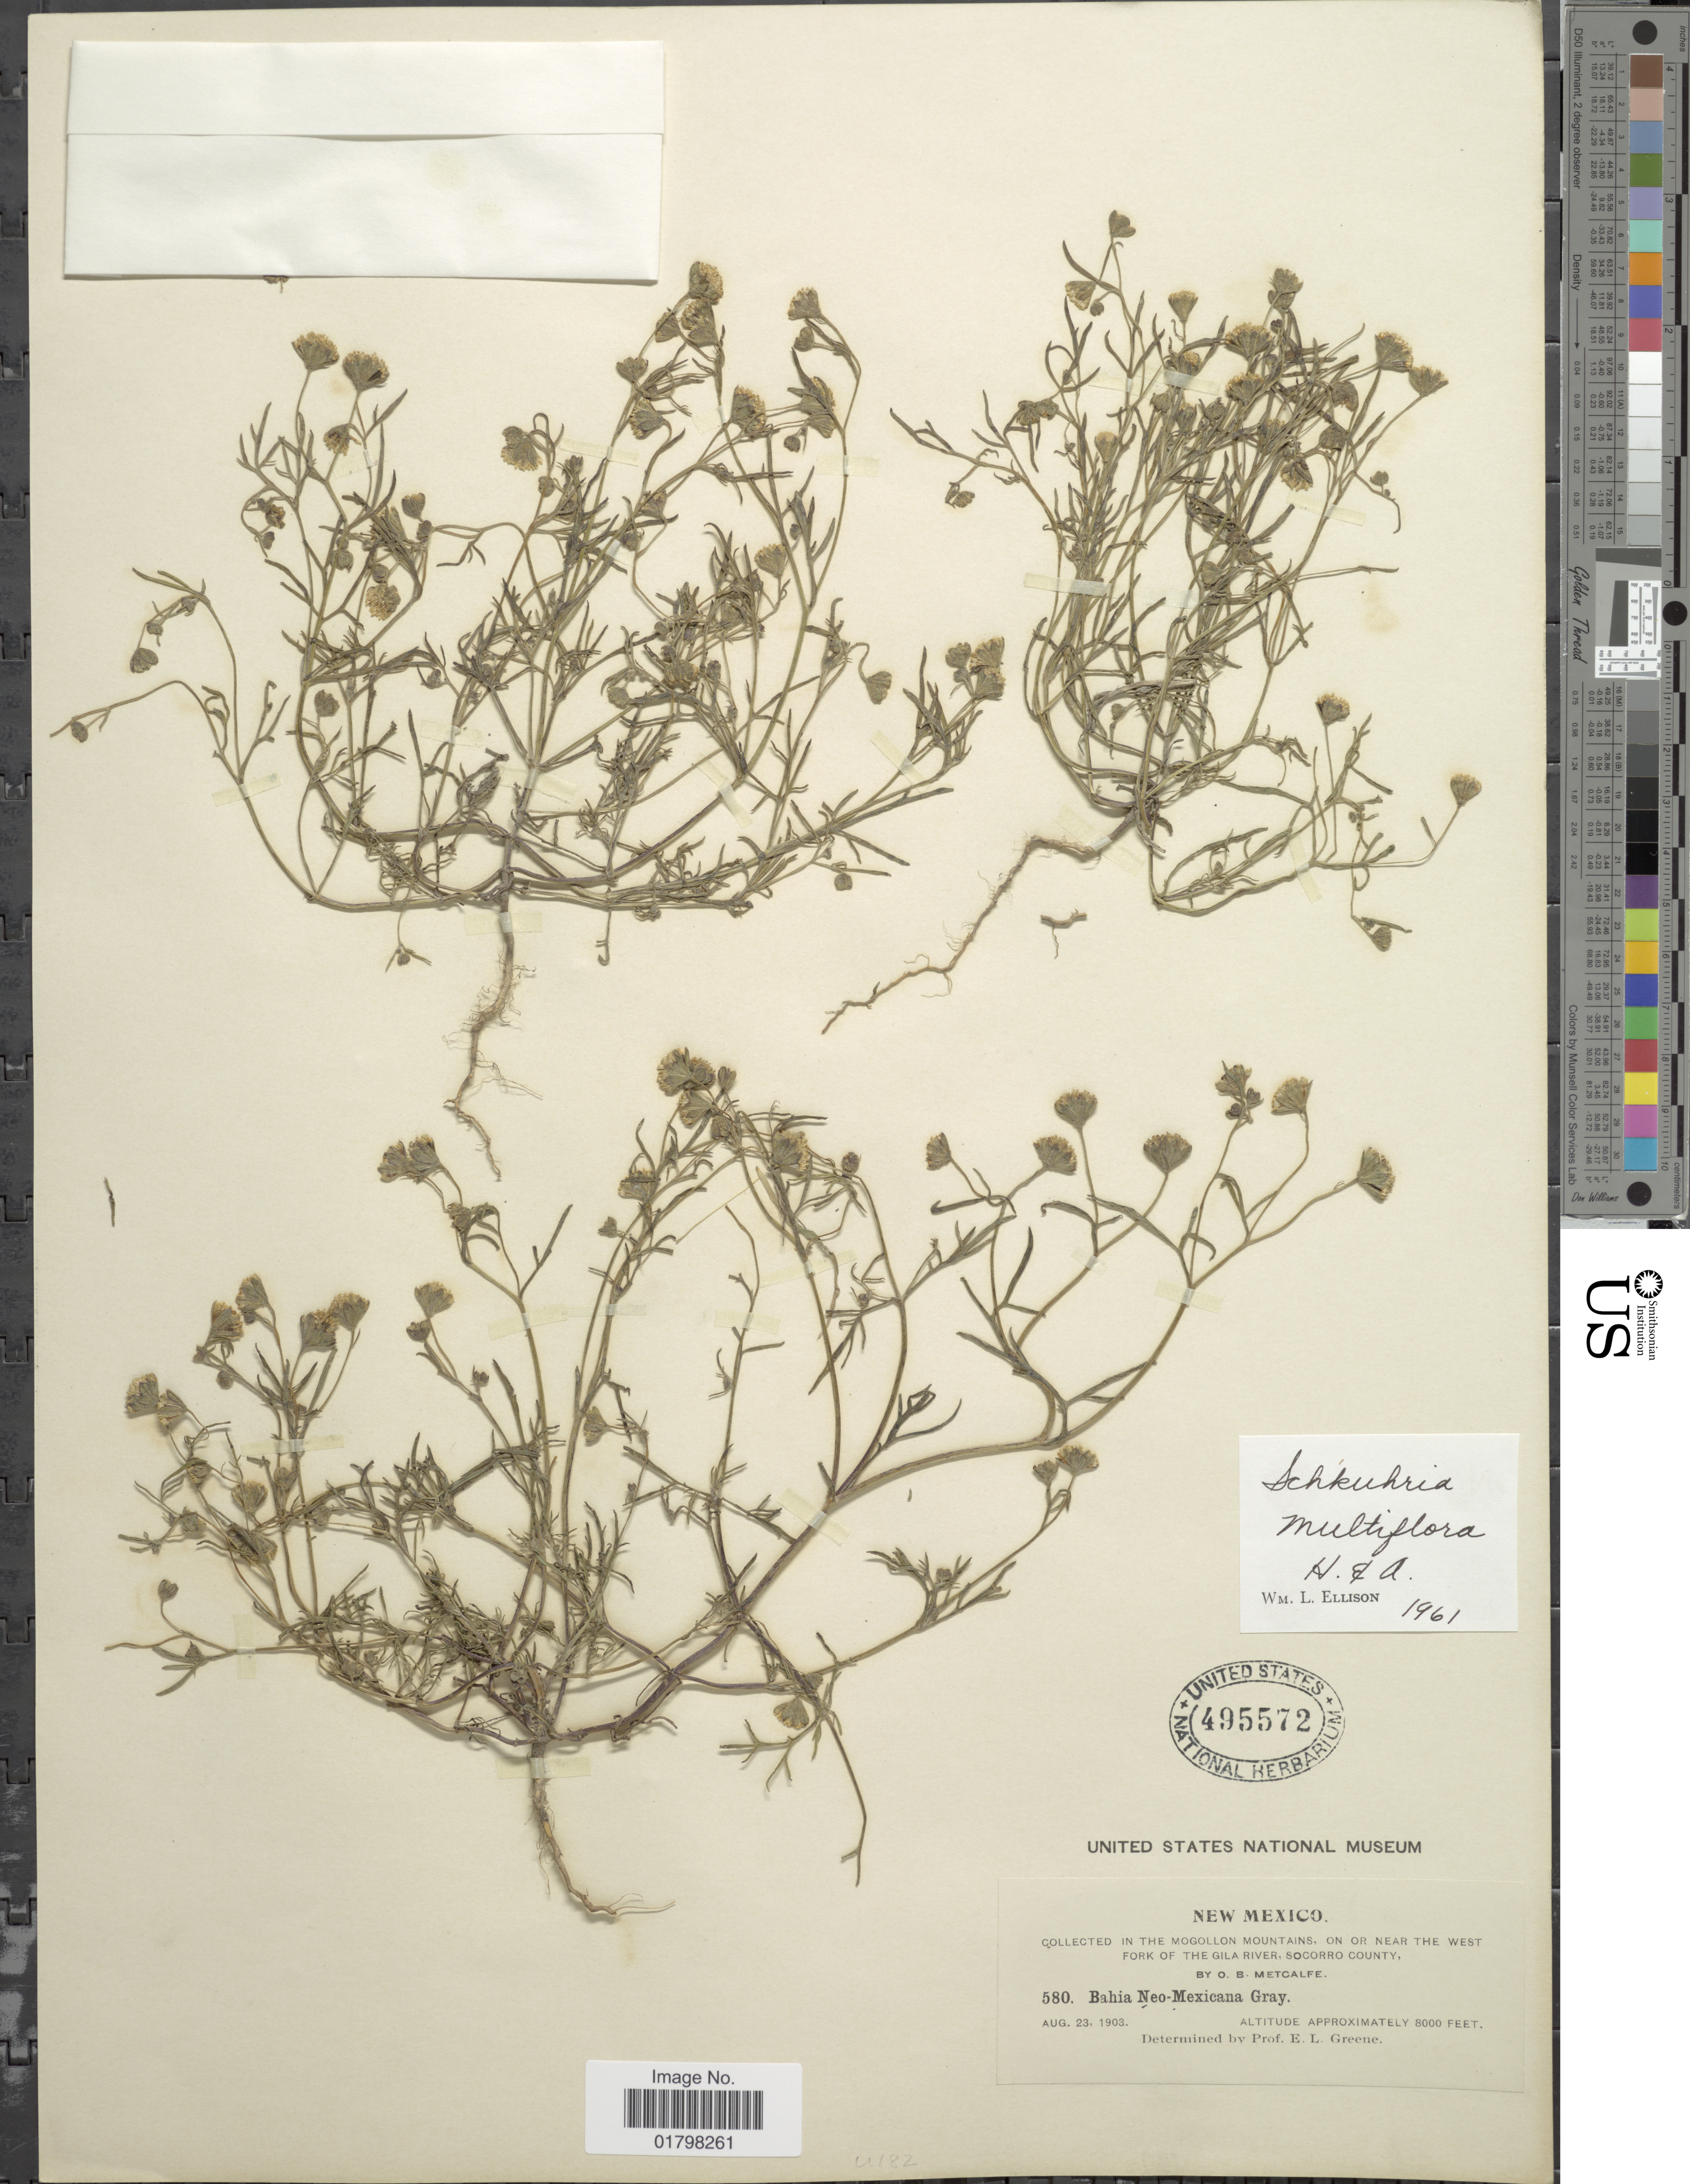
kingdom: Plantae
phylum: Tracheophyta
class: Magnoliopsida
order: Asterales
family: Asteraceae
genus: Schkuhria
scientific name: Schkuhria multiflora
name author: Hook. & Arn.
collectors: O. B. Metcalfe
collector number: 580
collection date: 1903-08-23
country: United States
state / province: New Mexico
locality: Mogollon Mountains, on or near the West Fork of the Gila River, Socorro County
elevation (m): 2438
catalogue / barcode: US 495572